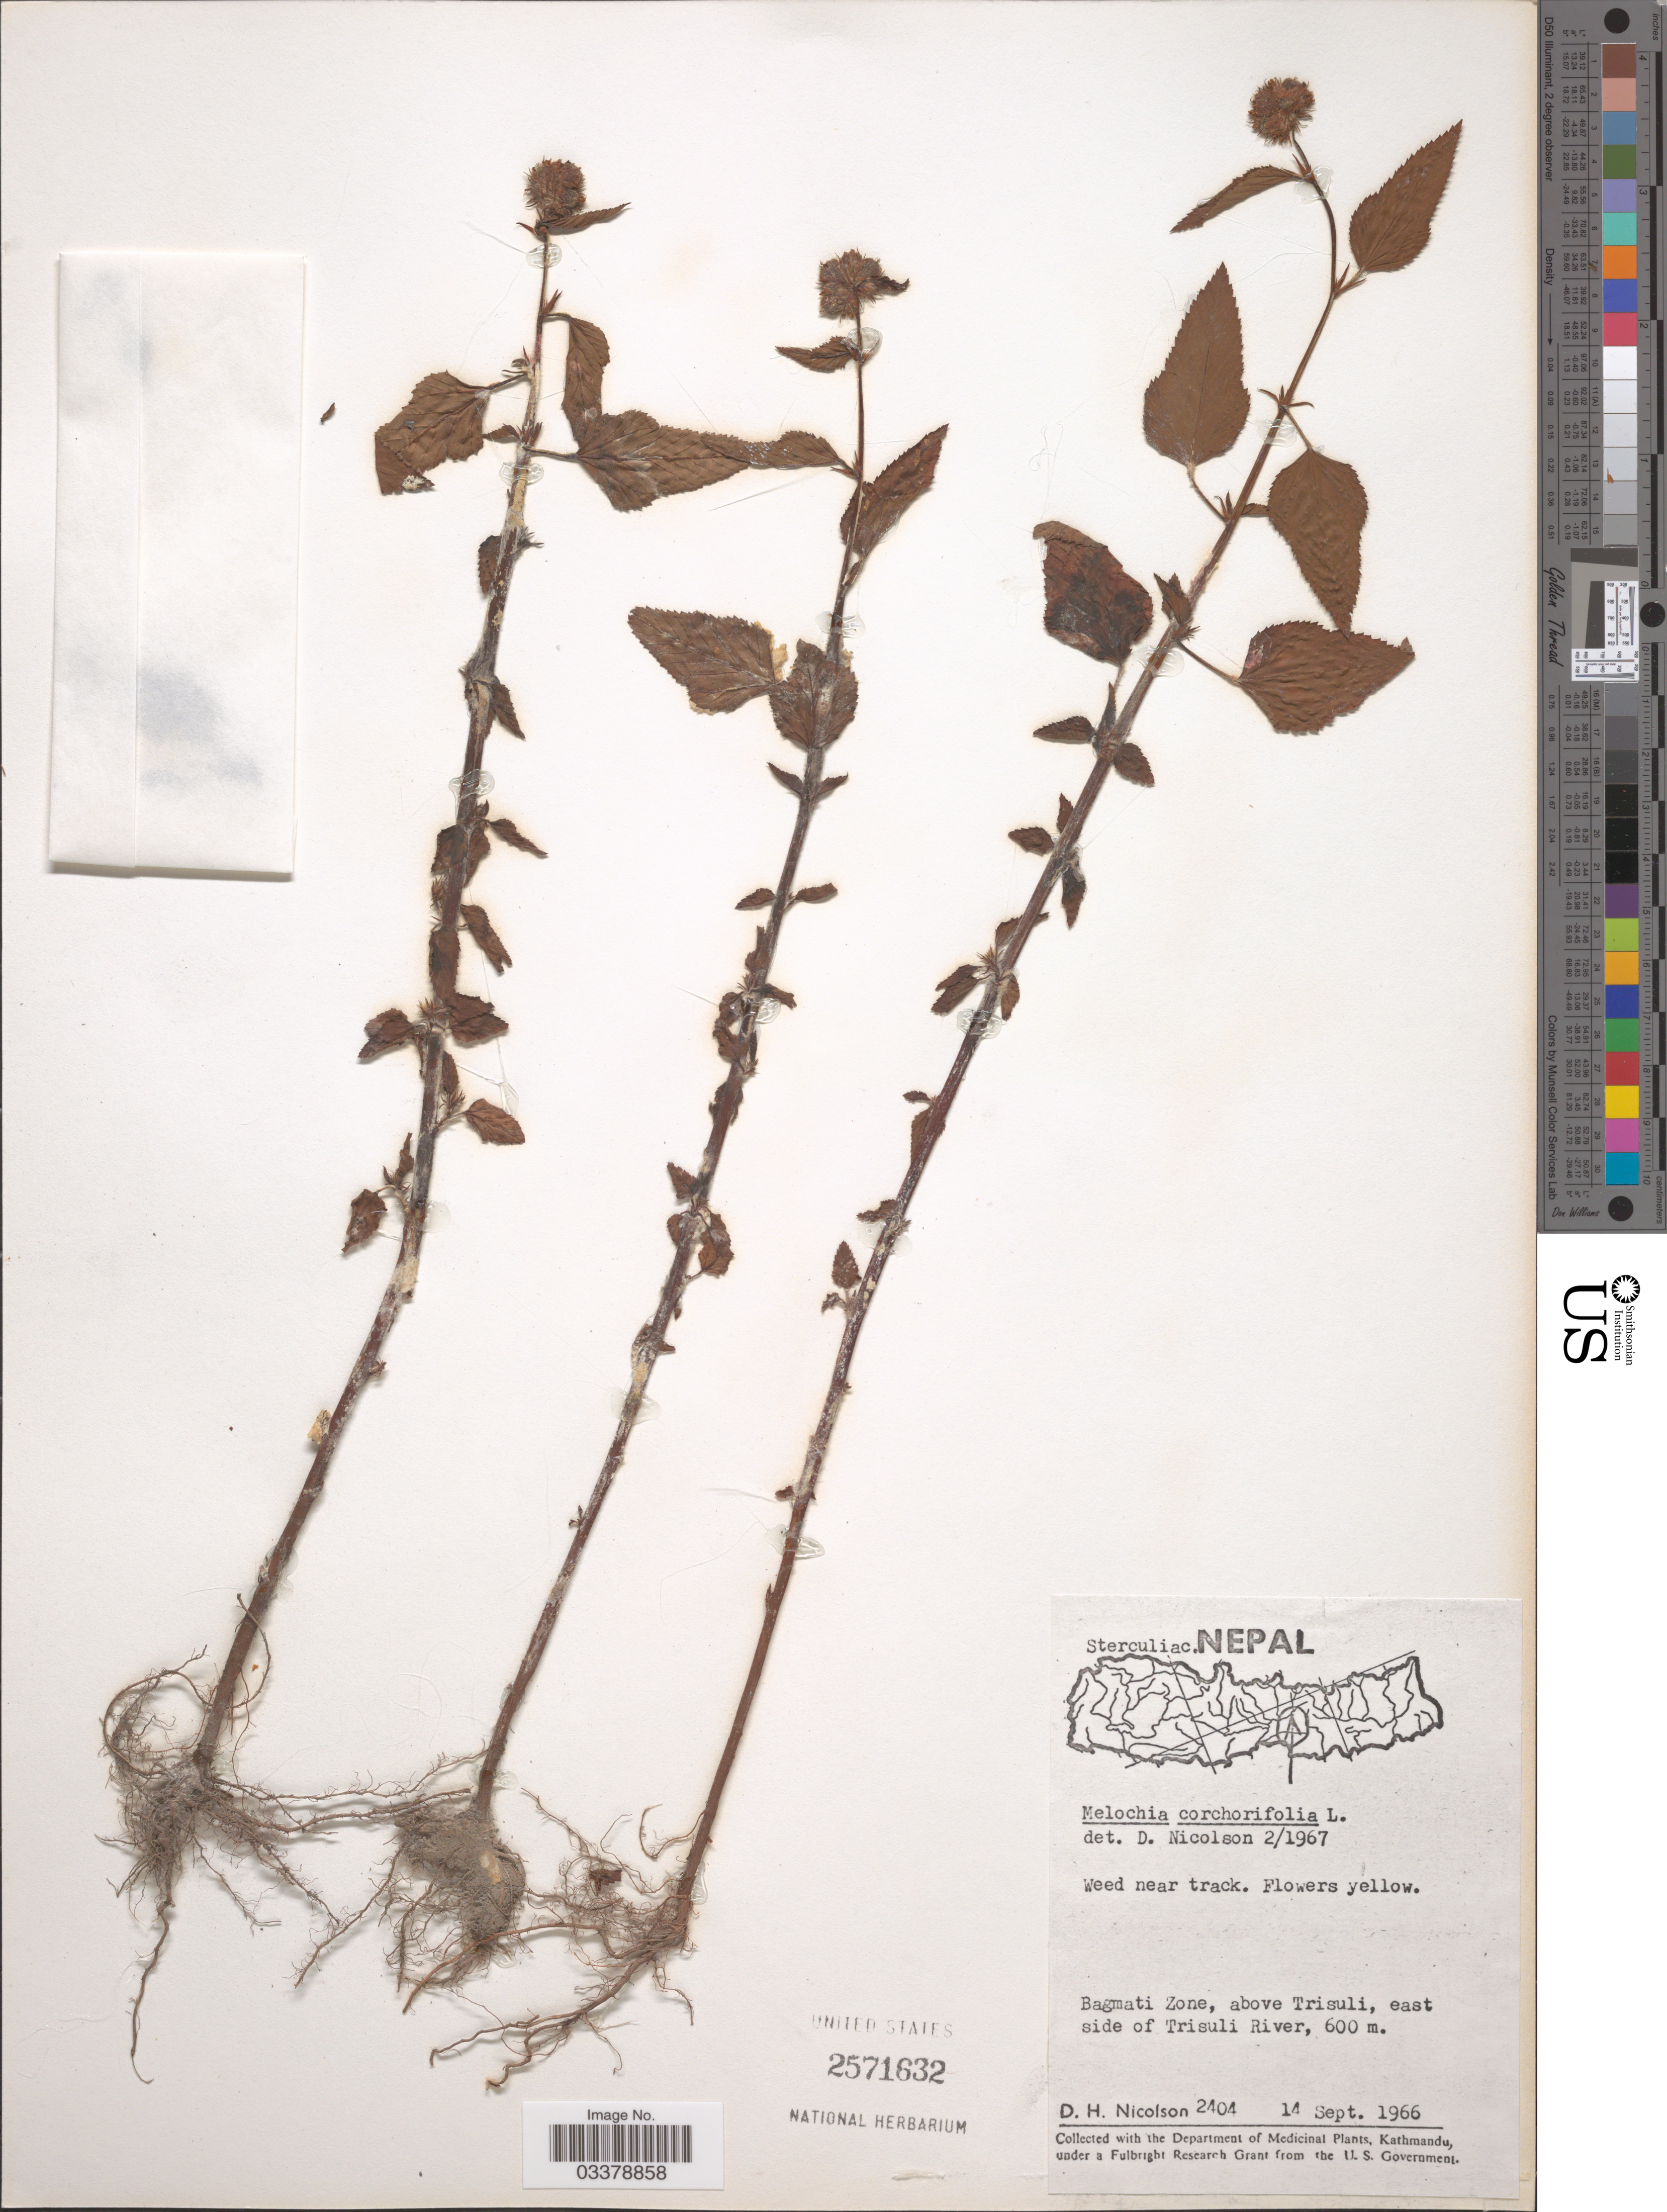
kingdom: Plantae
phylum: Tracheophyta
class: Magnoliopsida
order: Malvales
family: Malvaceae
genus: Melochia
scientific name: Melochia corchorifolia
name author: L.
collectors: D. H. Nicolson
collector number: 2404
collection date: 1966-09-14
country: Nepal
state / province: Bagmati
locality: Bagmati Zone, above Trisuli, east side of Trisuli River.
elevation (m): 600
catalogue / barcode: US 2571632